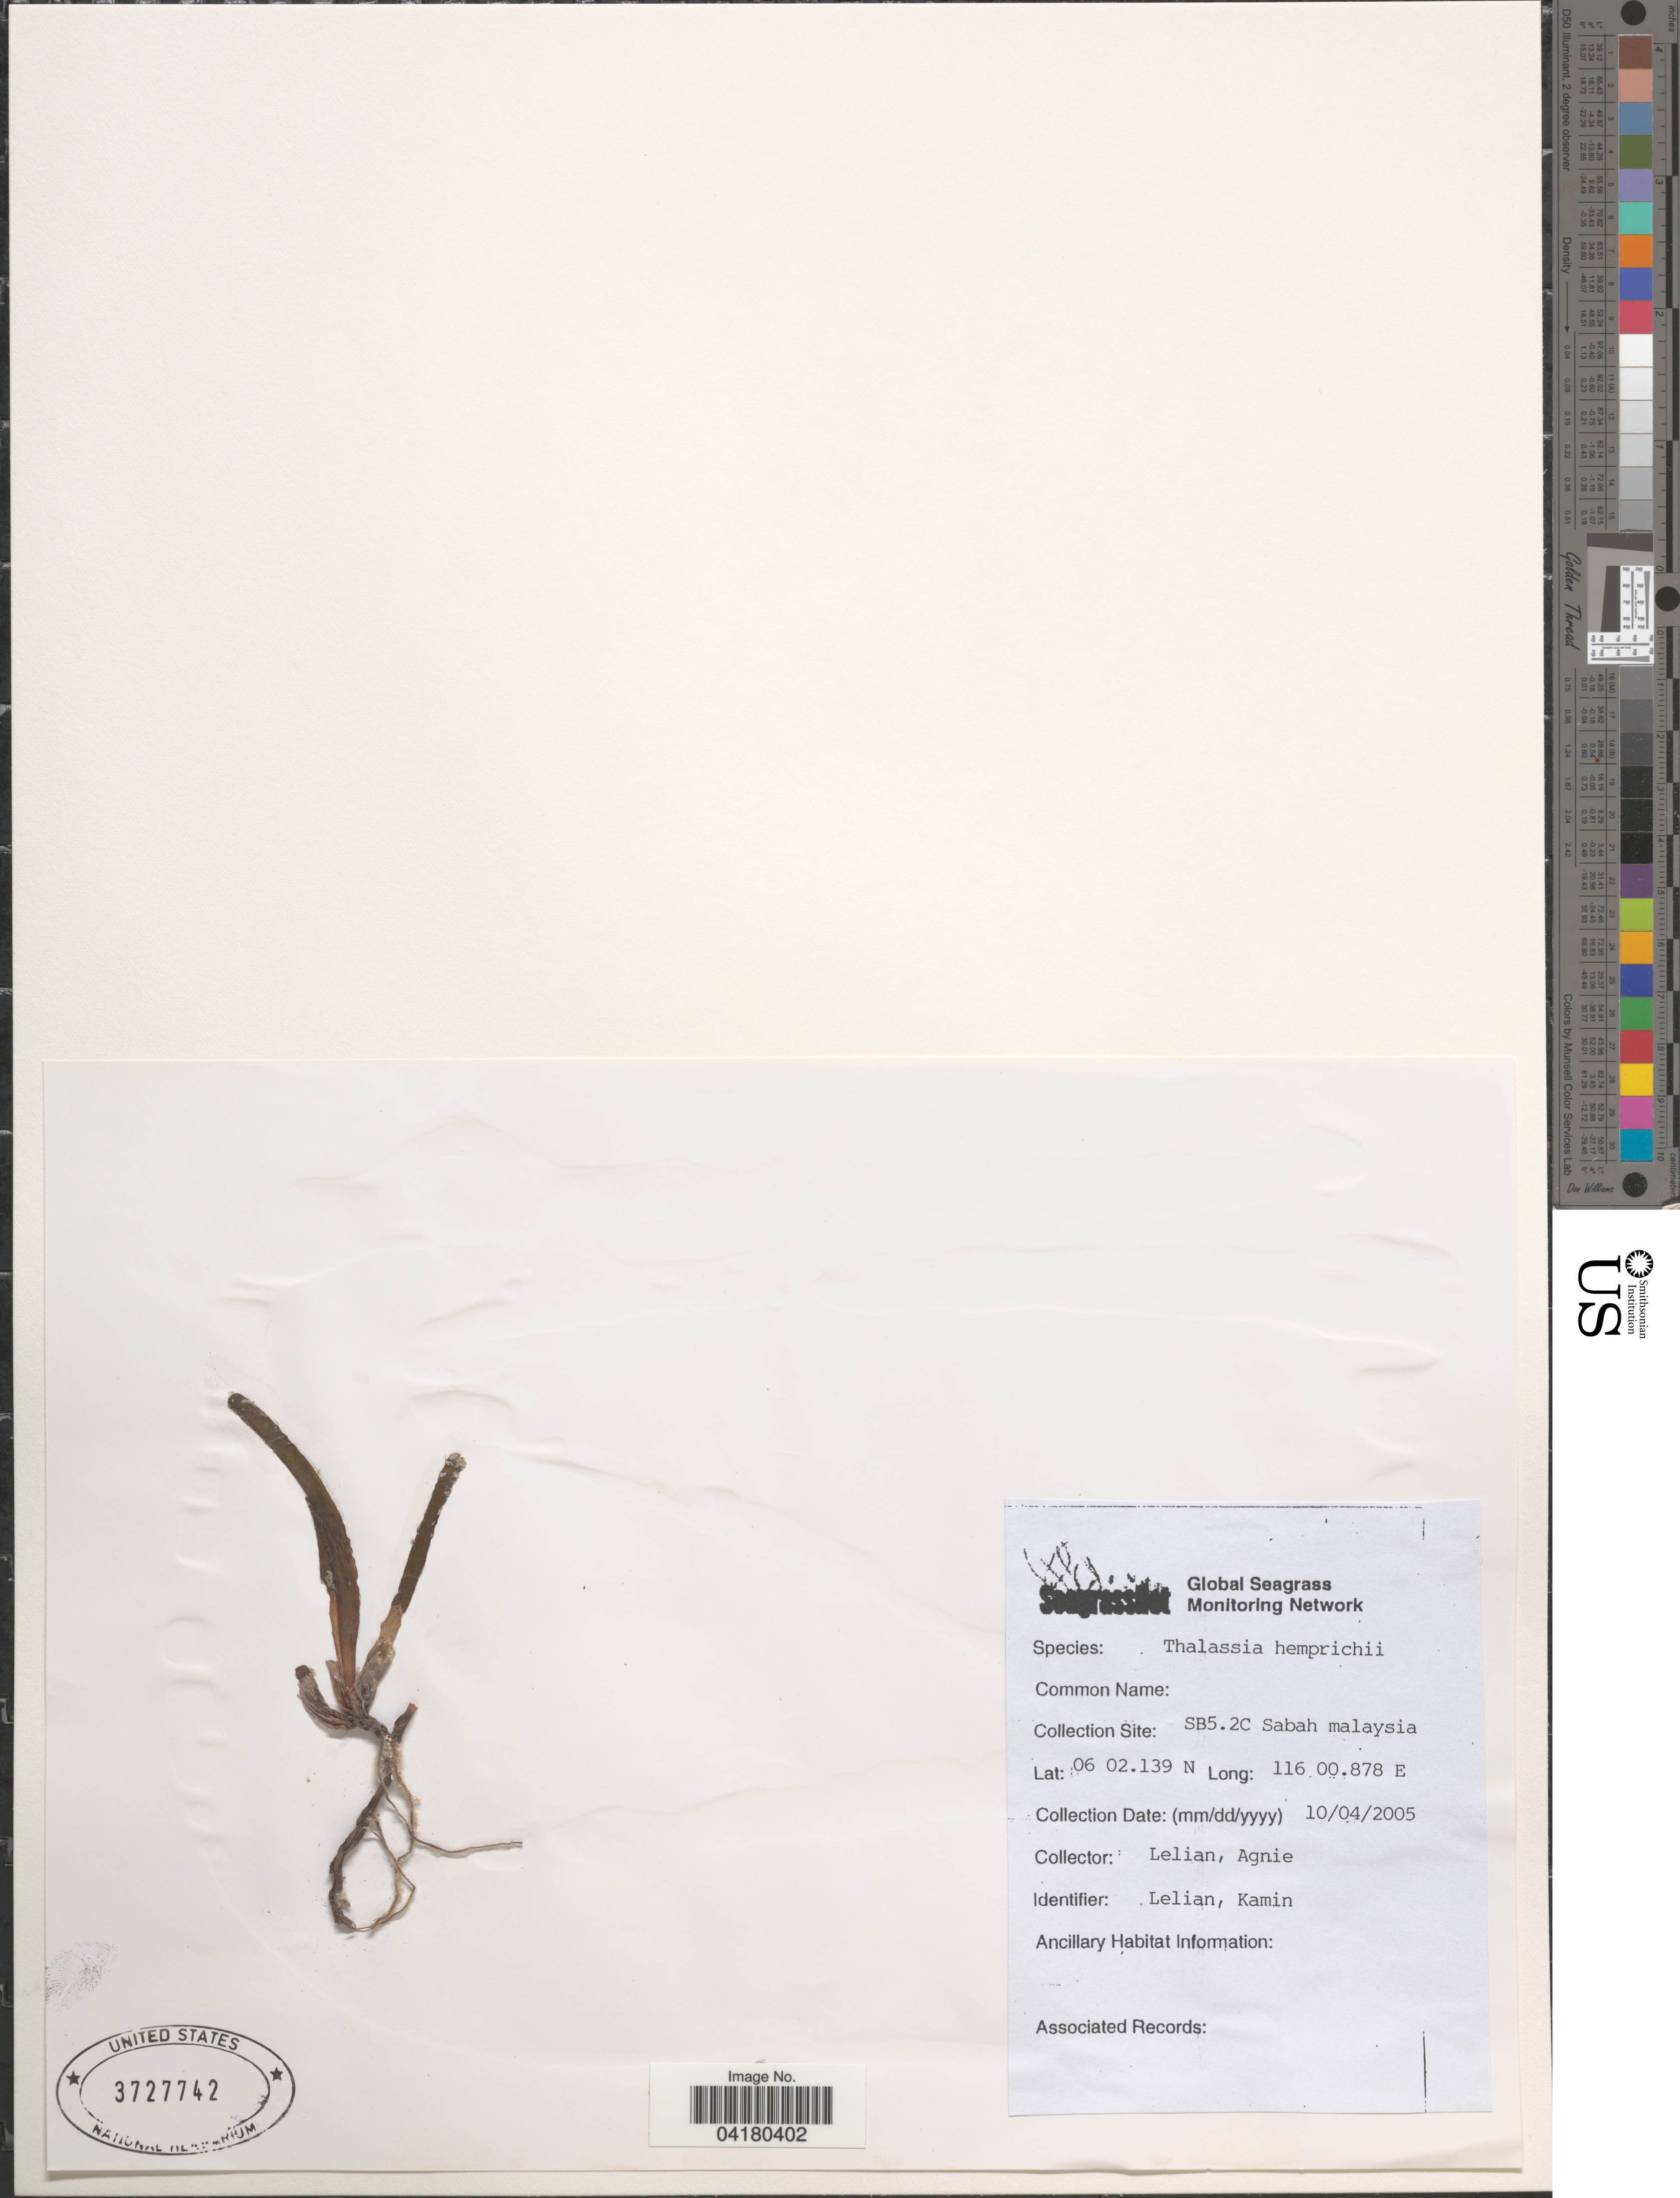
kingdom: Plantae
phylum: Tracheophyta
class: Liliopsida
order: Alismatales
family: Hydrocharitaceae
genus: Thalassia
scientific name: Thalassia hemprichii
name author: Asch.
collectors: Lelian & Agnie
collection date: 2005-04-10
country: Malaysia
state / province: Sabah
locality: Collection Site: SB5.2C.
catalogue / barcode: US 3727742